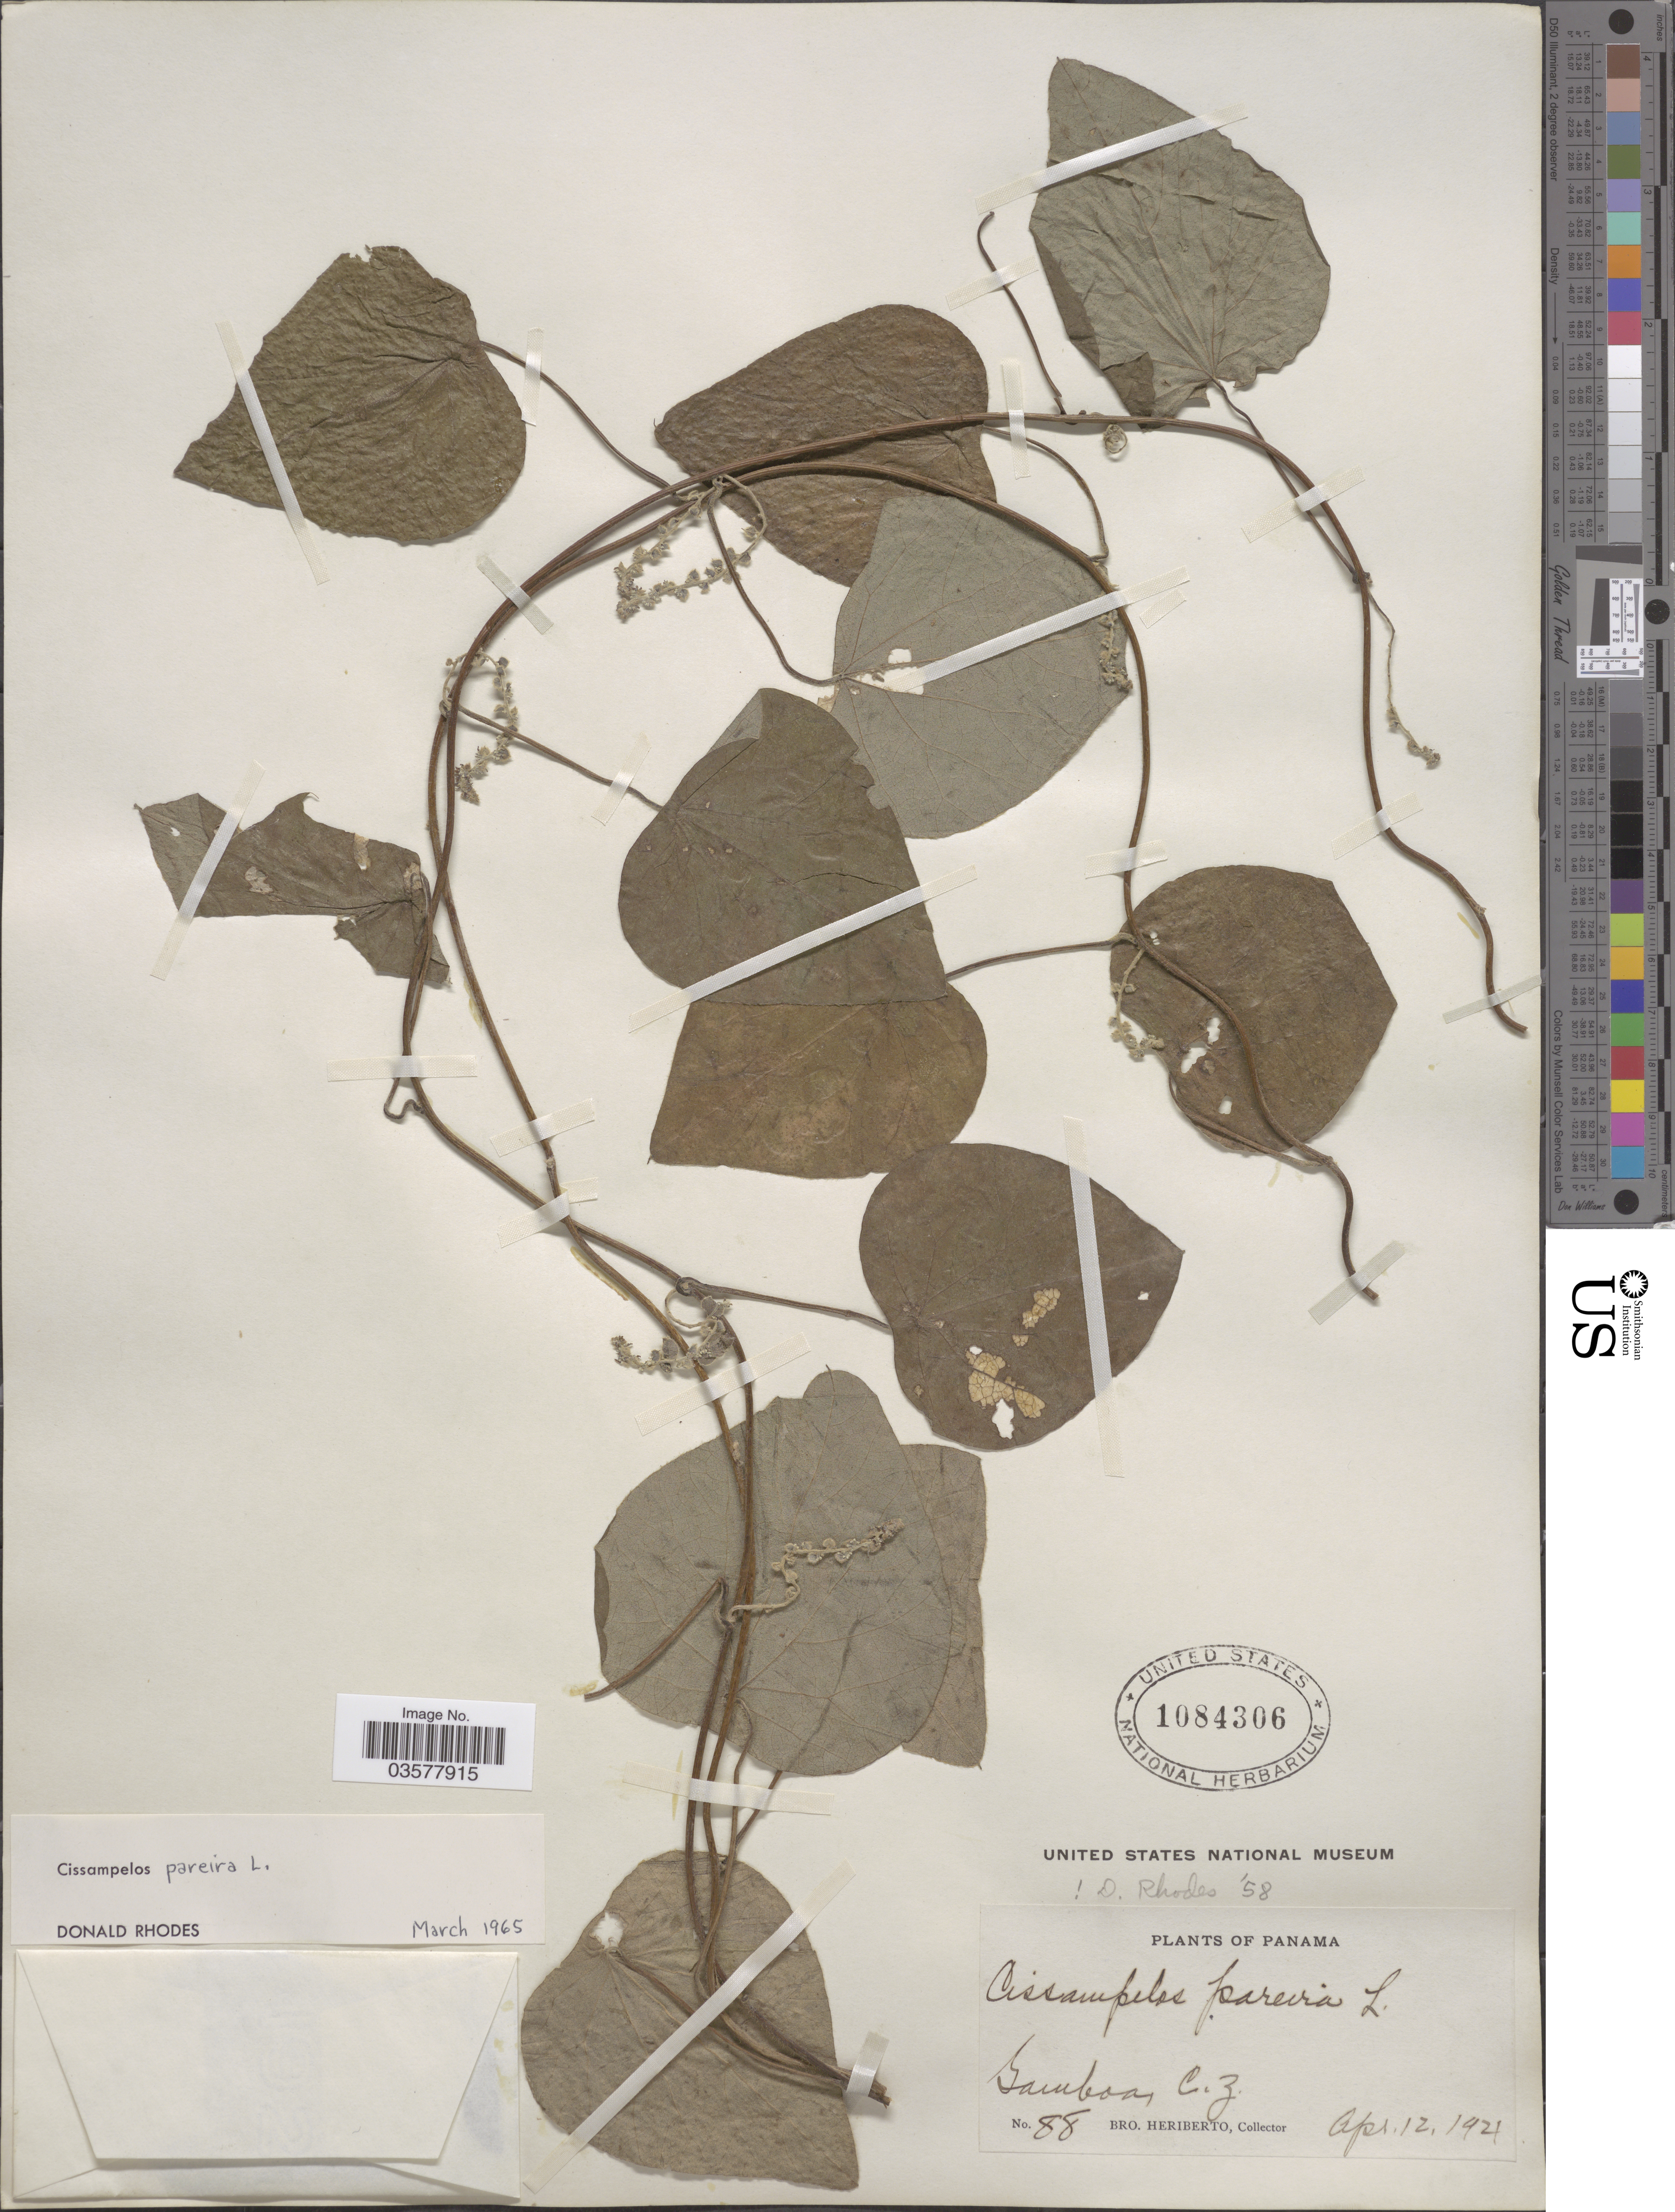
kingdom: Plantae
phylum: Tracheophyta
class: Magnoliopsida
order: Ranunculales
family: Menispermaceae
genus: Cissampelos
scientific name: Cissampelos pareira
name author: L.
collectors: B. Heriberto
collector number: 88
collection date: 1921-04-12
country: Panama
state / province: Colón / Panamá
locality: Gamboa C. Z.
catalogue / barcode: US 1084306